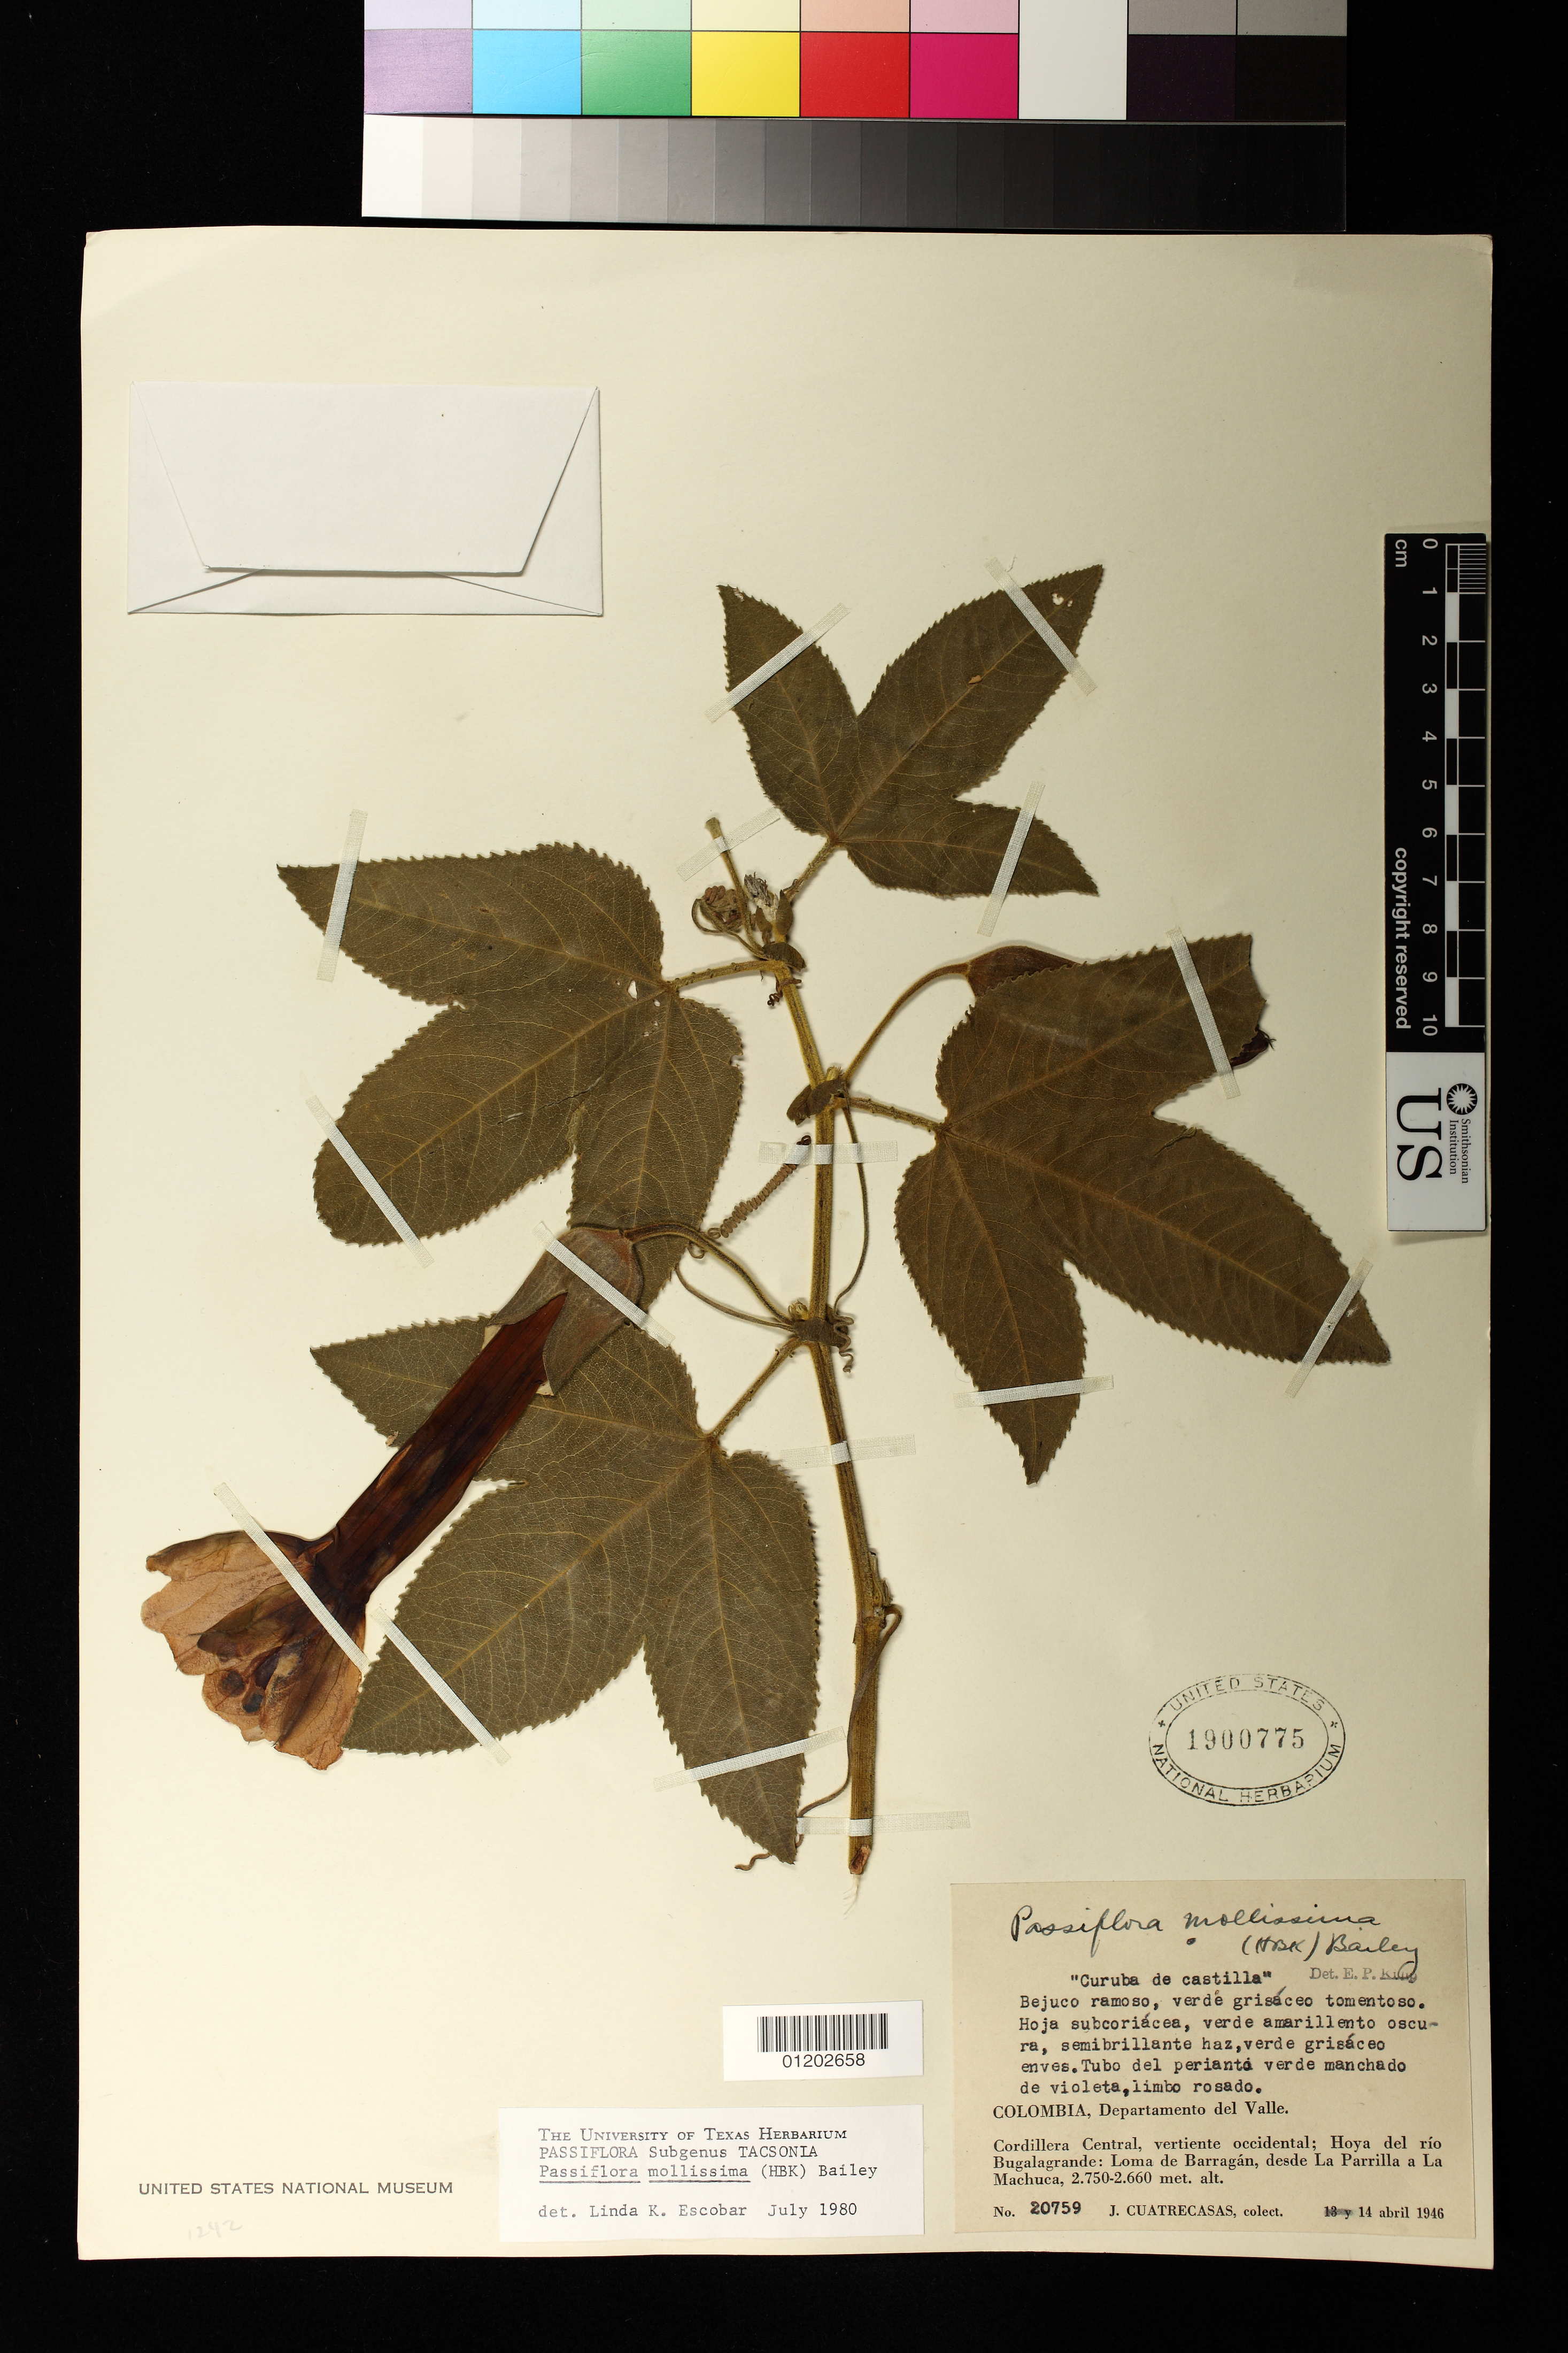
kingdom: Plantae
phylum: Tracheophyta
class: Magnoliopsida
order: Malpighiales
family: Passifloraceae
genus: Passiflora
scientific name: Passiflora mollissima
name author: (Kunth) L.H. Bailey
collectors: J. Cuatrecasas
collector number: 20759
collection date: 1946-04-14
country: Colombia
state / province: Valle del Cauca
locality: Cordillera Central, vertiente occidental; Hoya del río Bugalagrande: Loma de Barragán, desde La Parrilla a La Machuca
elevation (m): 2750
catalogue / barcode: US 1900775